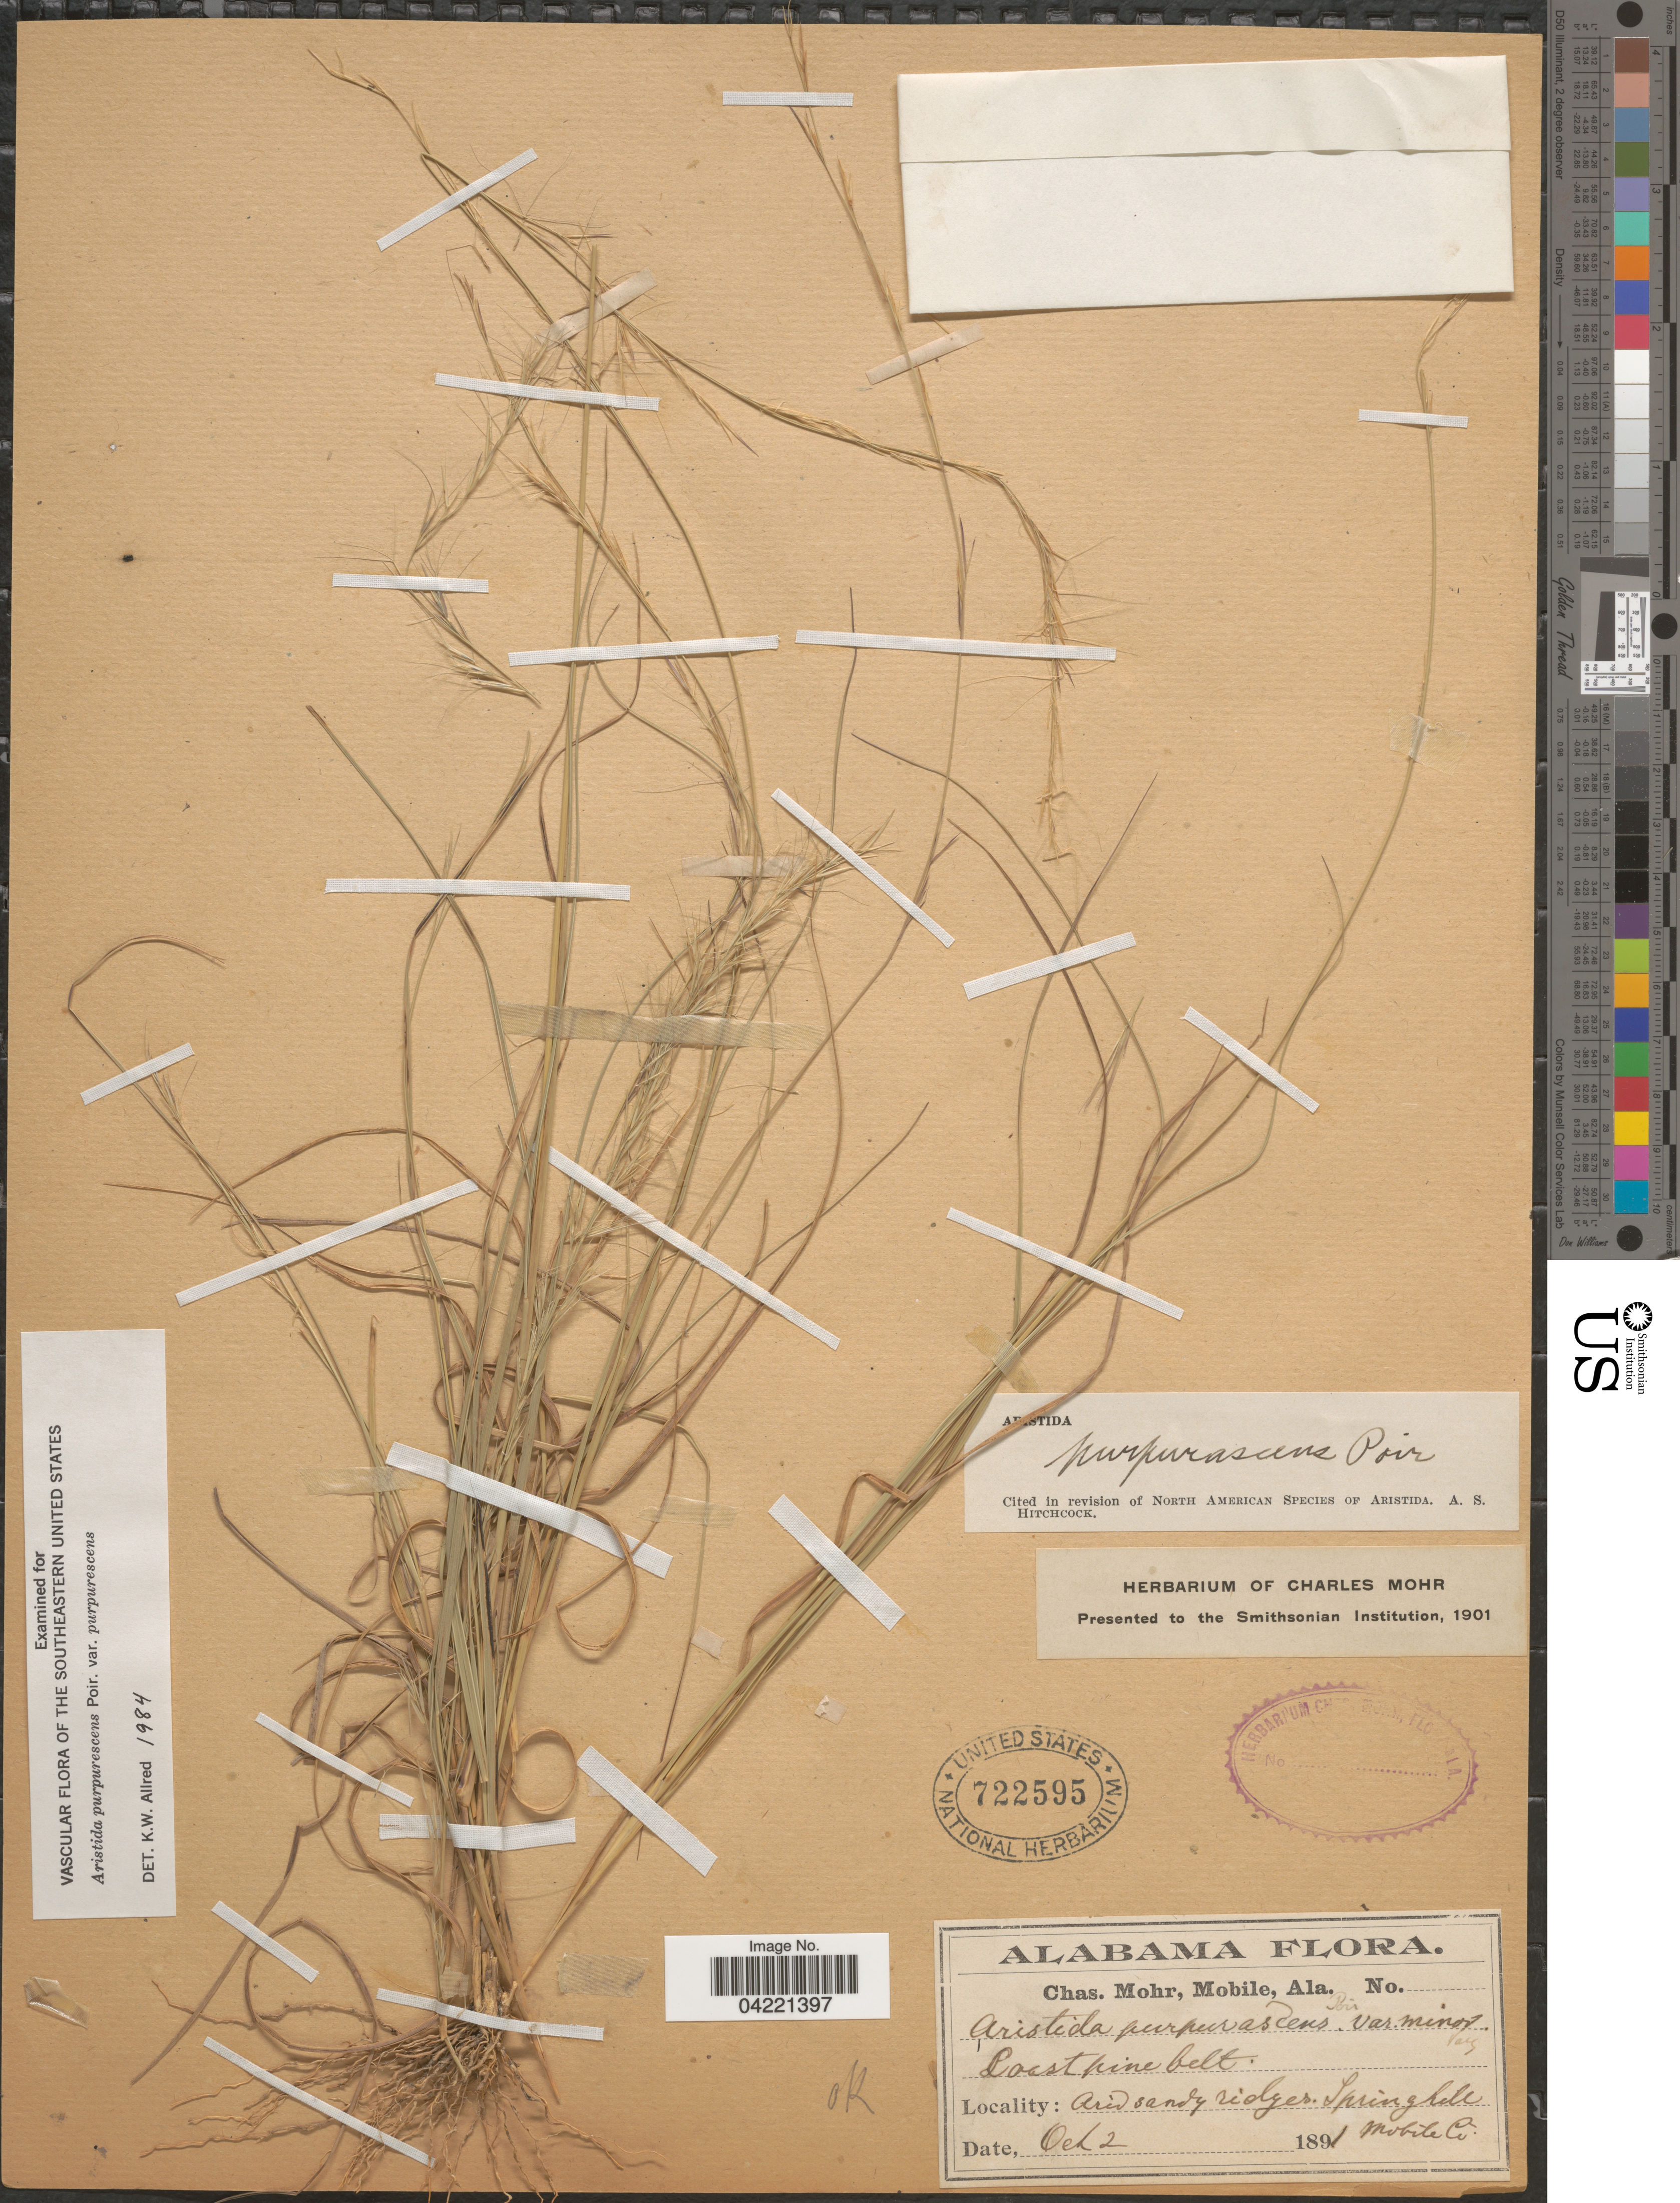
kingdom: Plantae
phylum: Tracheophyta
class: Liliopsida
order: Poales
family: Poaceae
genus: Aristida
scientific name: Aristida purpurascens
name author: Poir.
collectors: Mohr, C. T. (herbarium)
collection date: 1891-10-02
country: United States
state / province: Alabama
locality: Coastpine belt. Arid sandy ridges. Spring hill. Mobile Co.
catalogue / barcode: US 722595